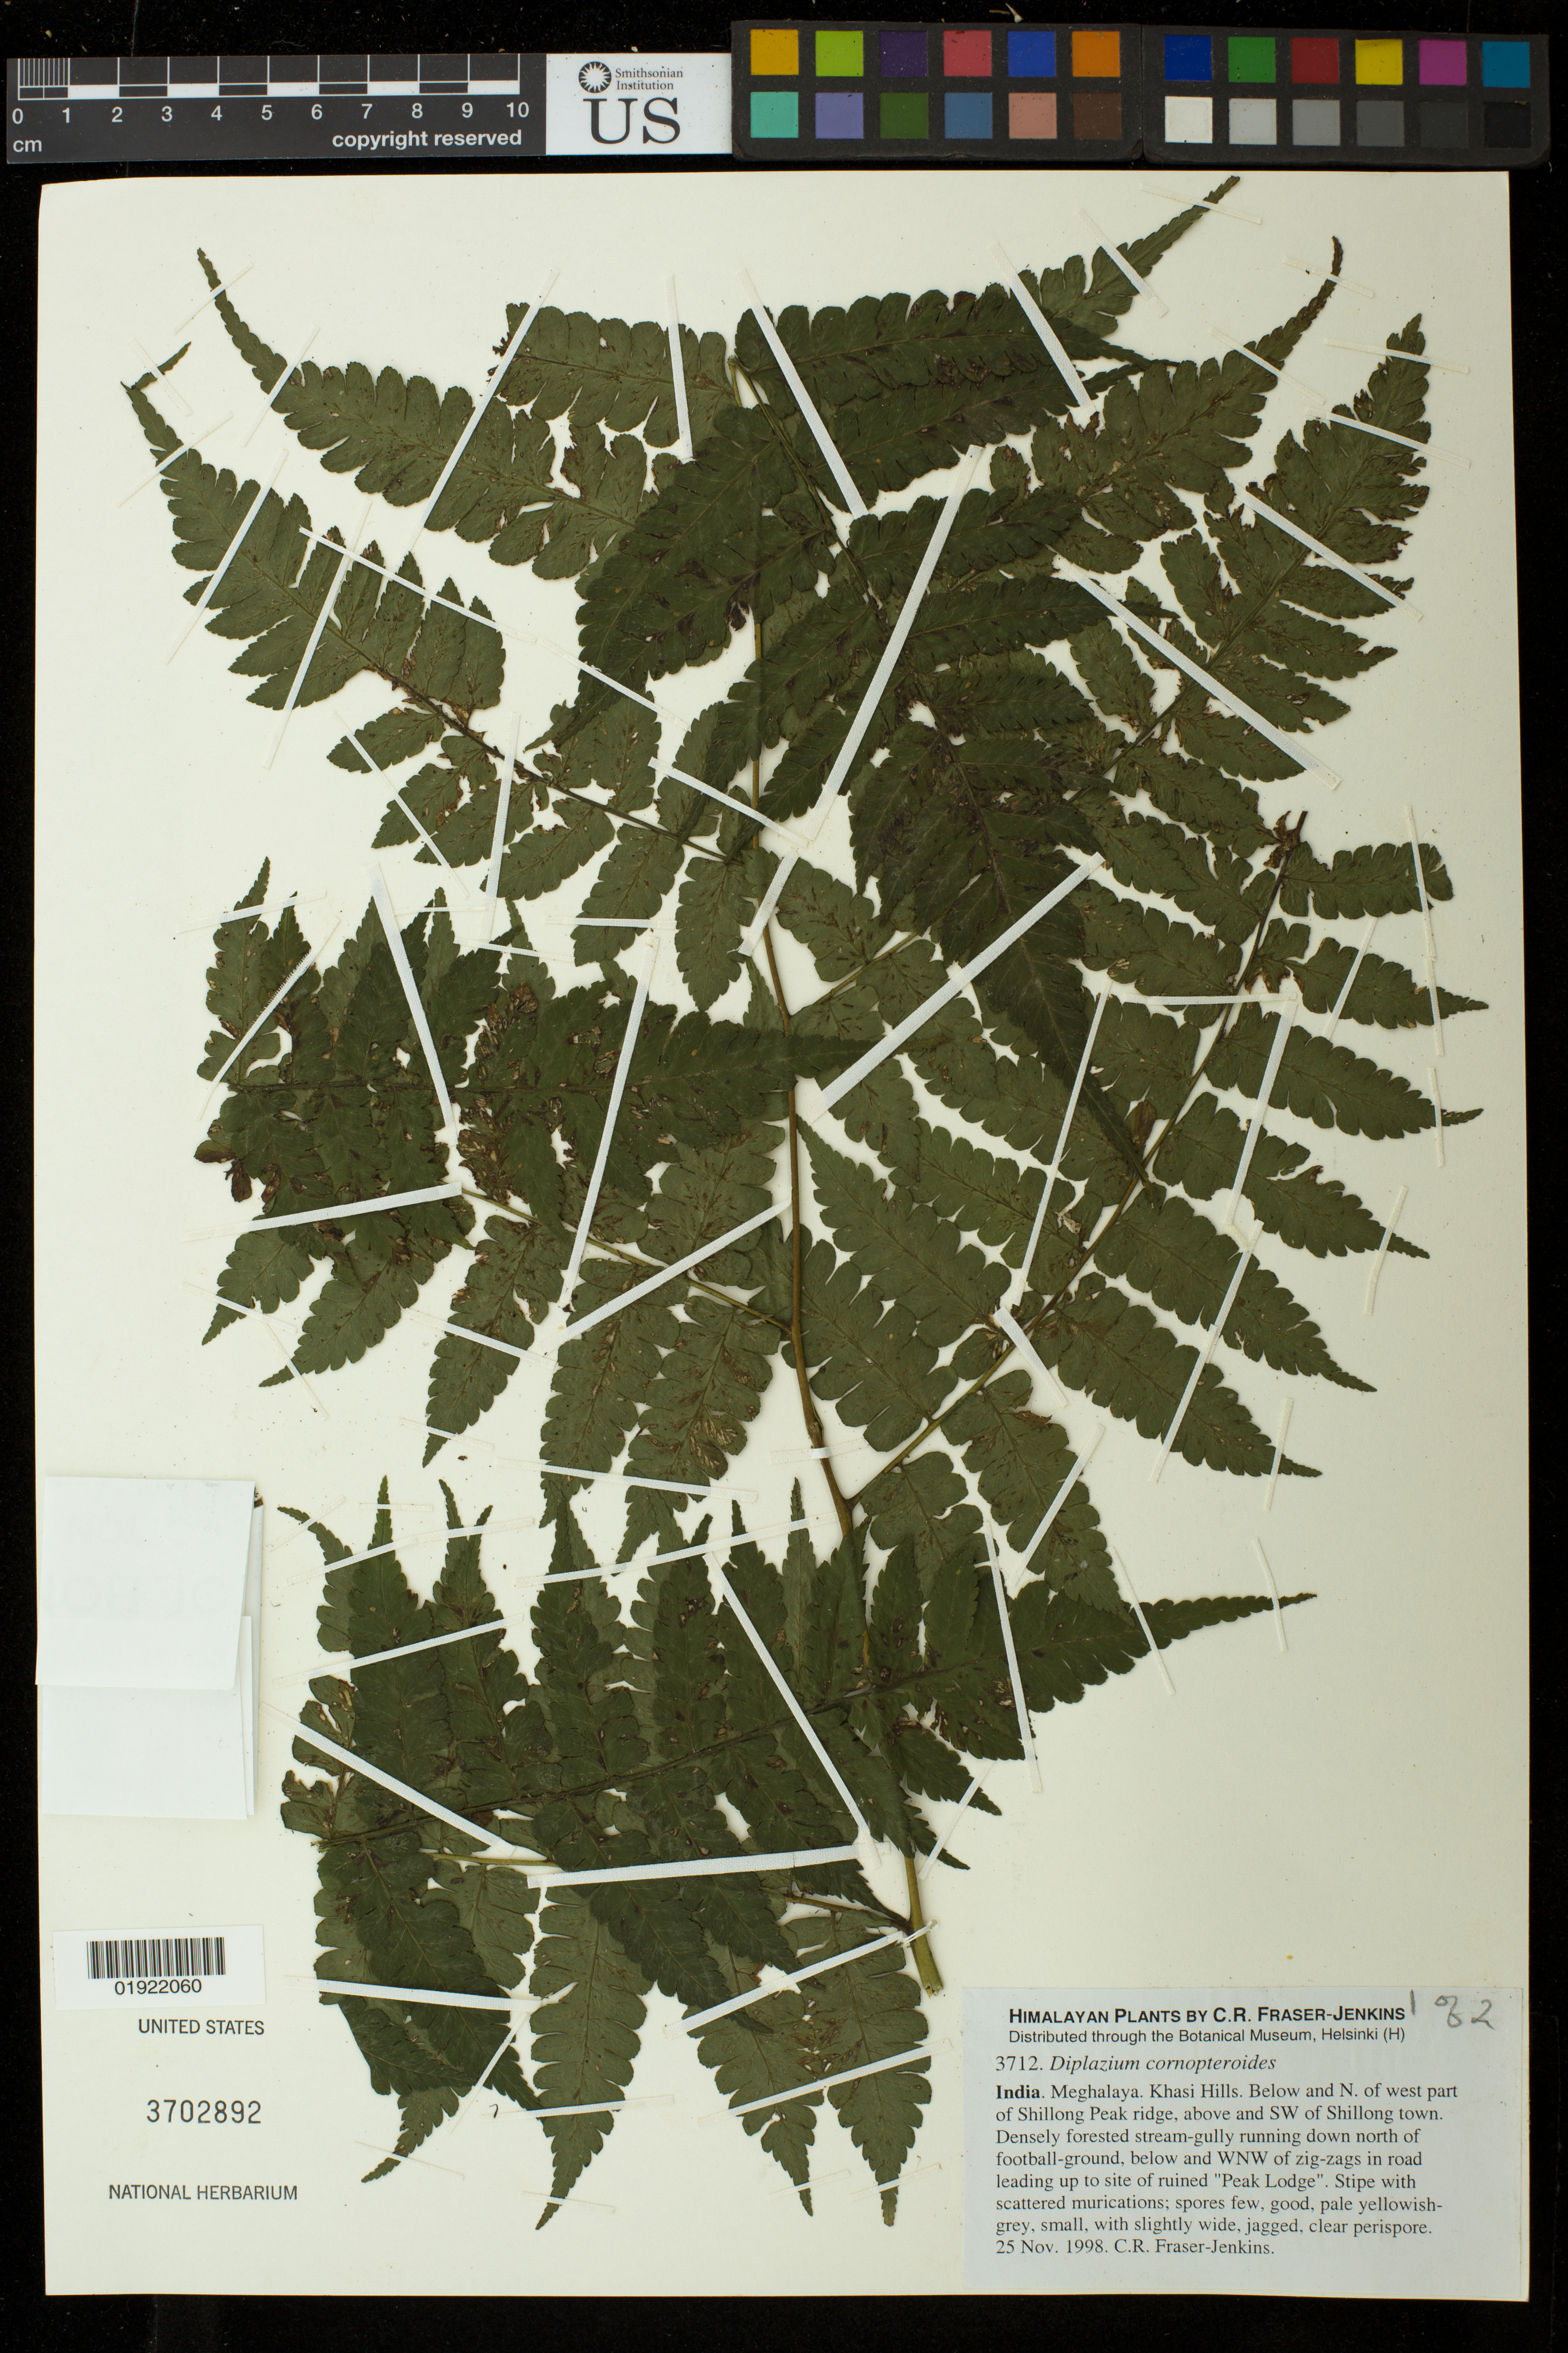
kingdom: Plantae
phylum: Tracheophyta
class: Polypodiopsida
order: Polypodiales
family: Athyriaceae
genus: Diplazium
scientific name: Diplazium cornopteroides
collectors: C. R. Fraser-Jenkins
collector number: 3712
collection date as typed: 25 Nov. 1998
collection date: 1998-11-25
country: India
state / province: Meghalaya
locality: Khasi Hills. Below and N. of west part of Shillong Peak ridge, above and SW of Shillong town. Densely forested stream-gully running down north of football-ground, below and WNW of zig-zags in road leading up to site of ruined "Peak Lodge".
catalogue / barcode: US 3702892